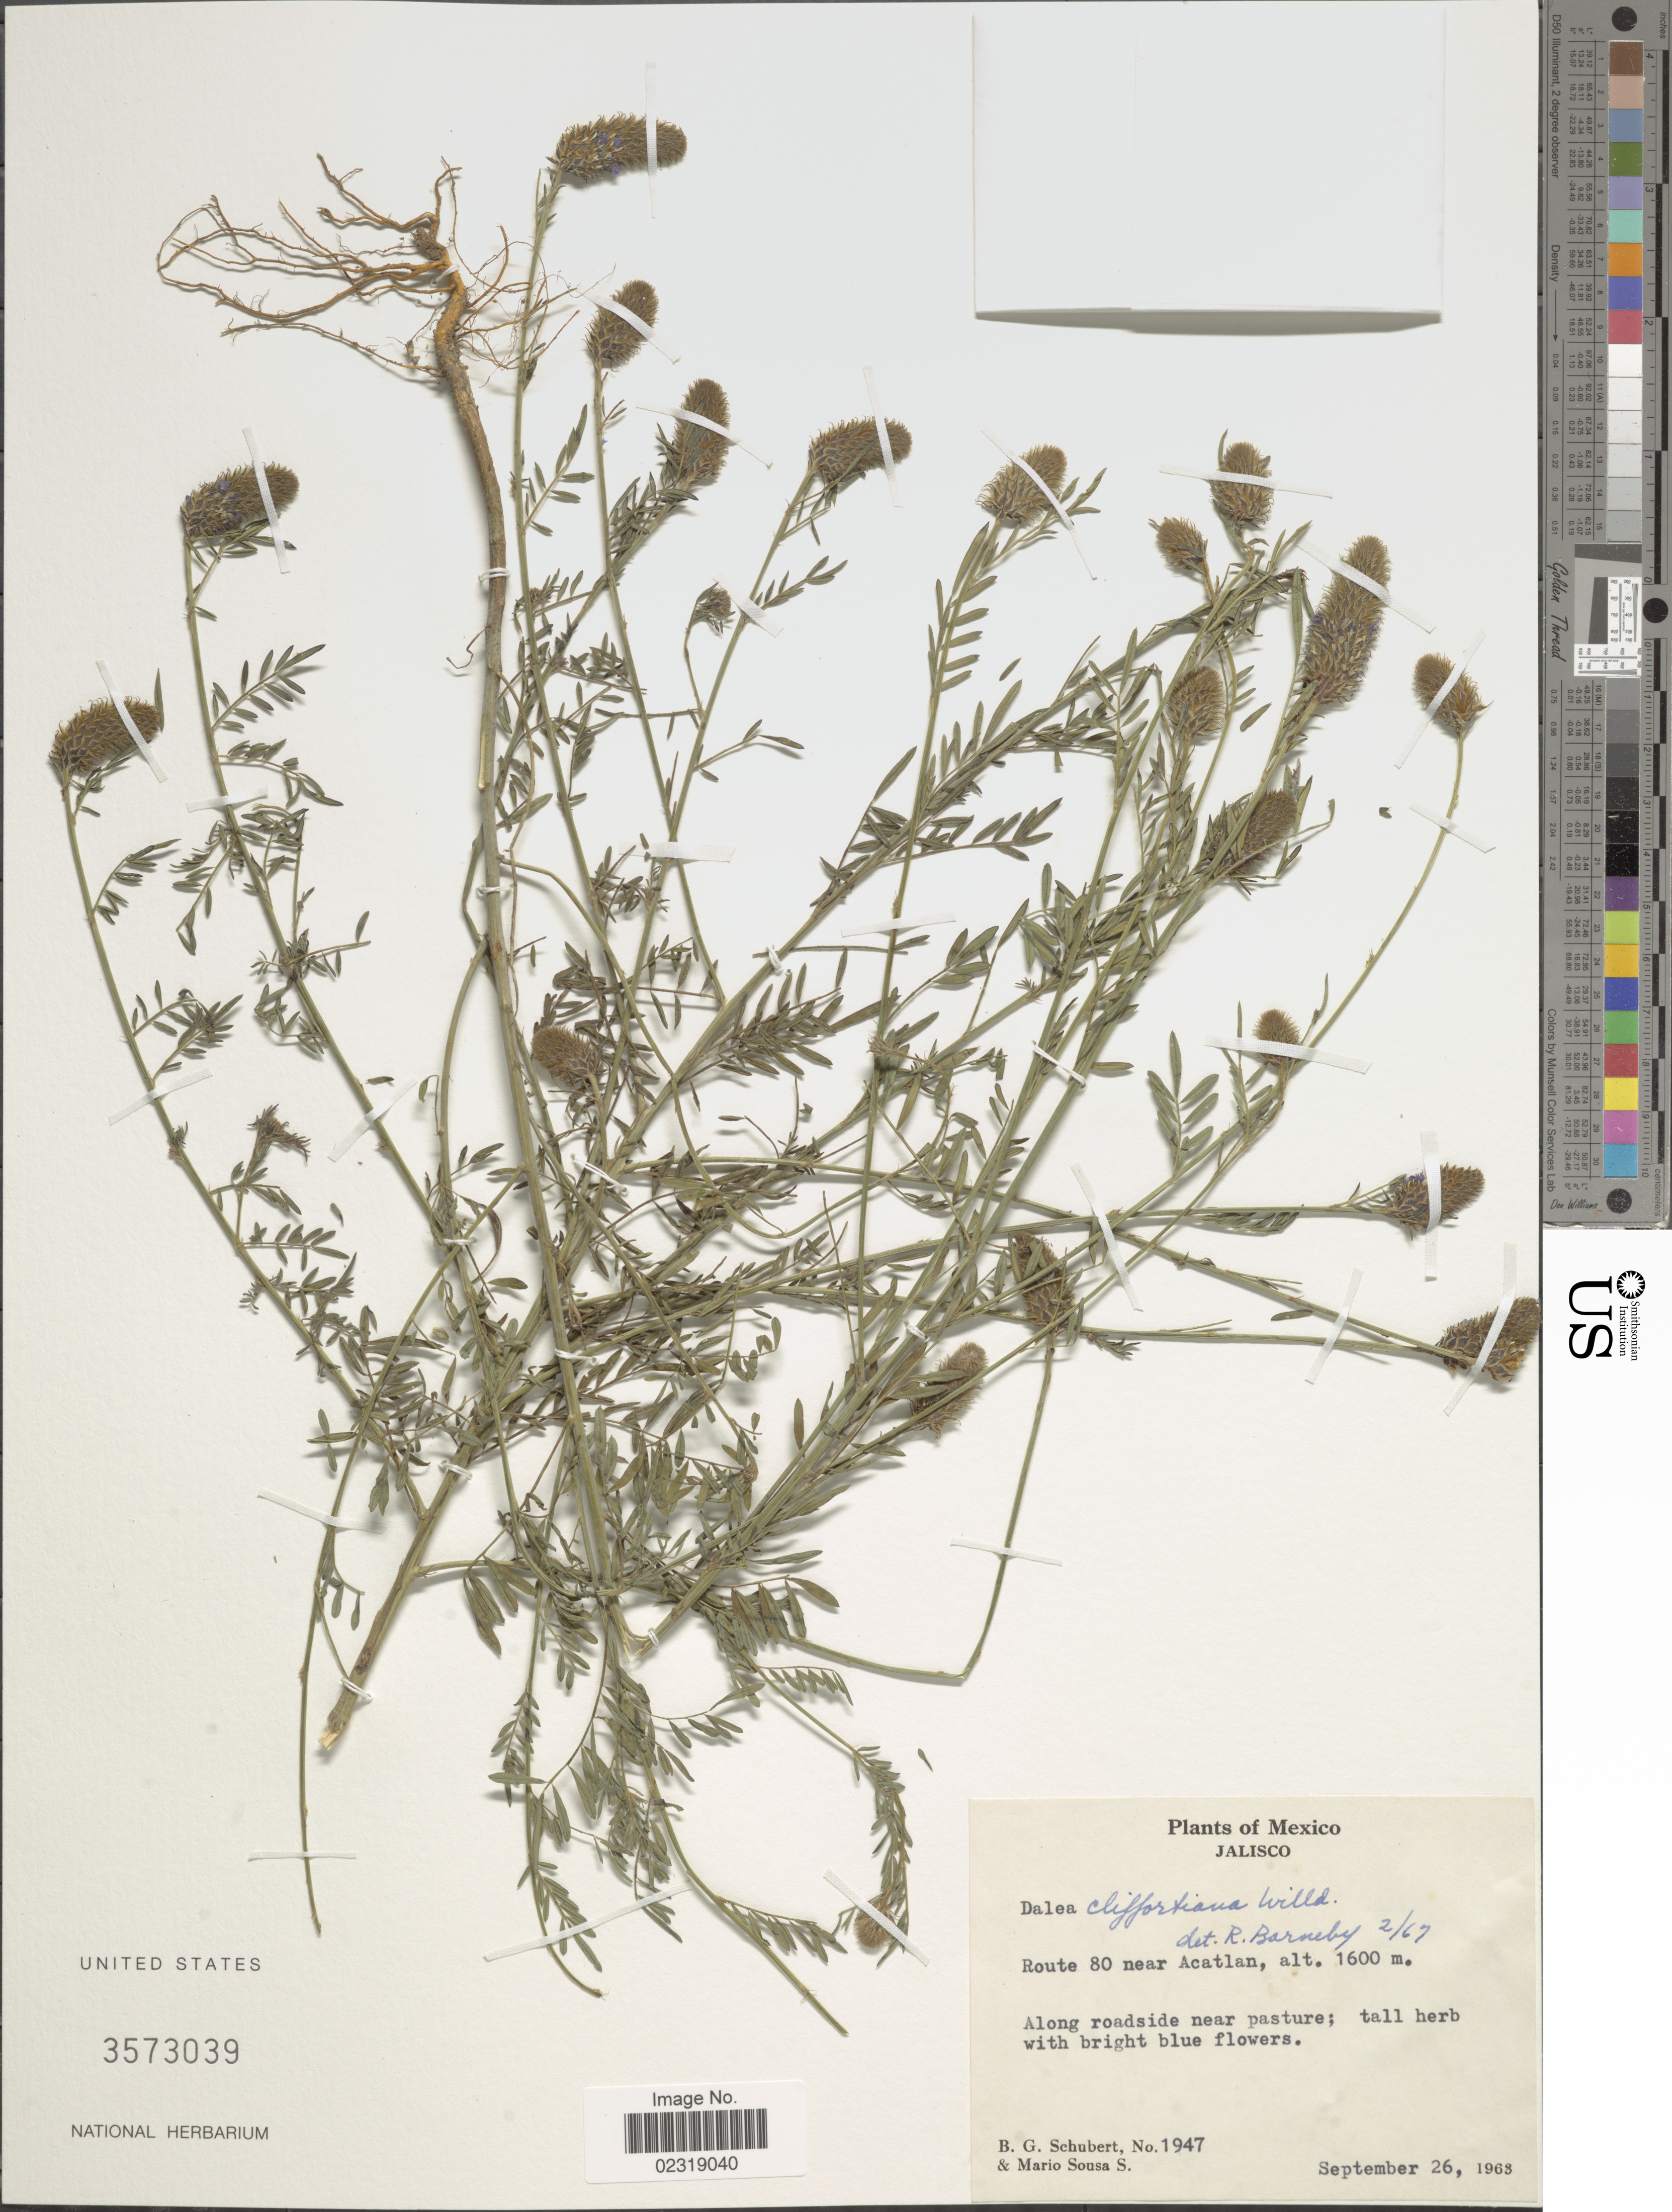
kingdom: Plantae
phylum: Tracheophyta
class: Magnoliopsida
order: Fabales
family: Fabaceae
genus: Dalea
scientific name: Dalea cliffortiana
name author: Willd.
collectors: B. Schubert & M. Sousa S.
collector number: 1947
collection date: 1963-09-26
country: Mexico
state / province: Jalisco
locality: Mexico, Jalisco. Route 80 near Acatlan.Along roadside near pasture.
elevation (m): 1600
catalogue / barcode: US 3573039